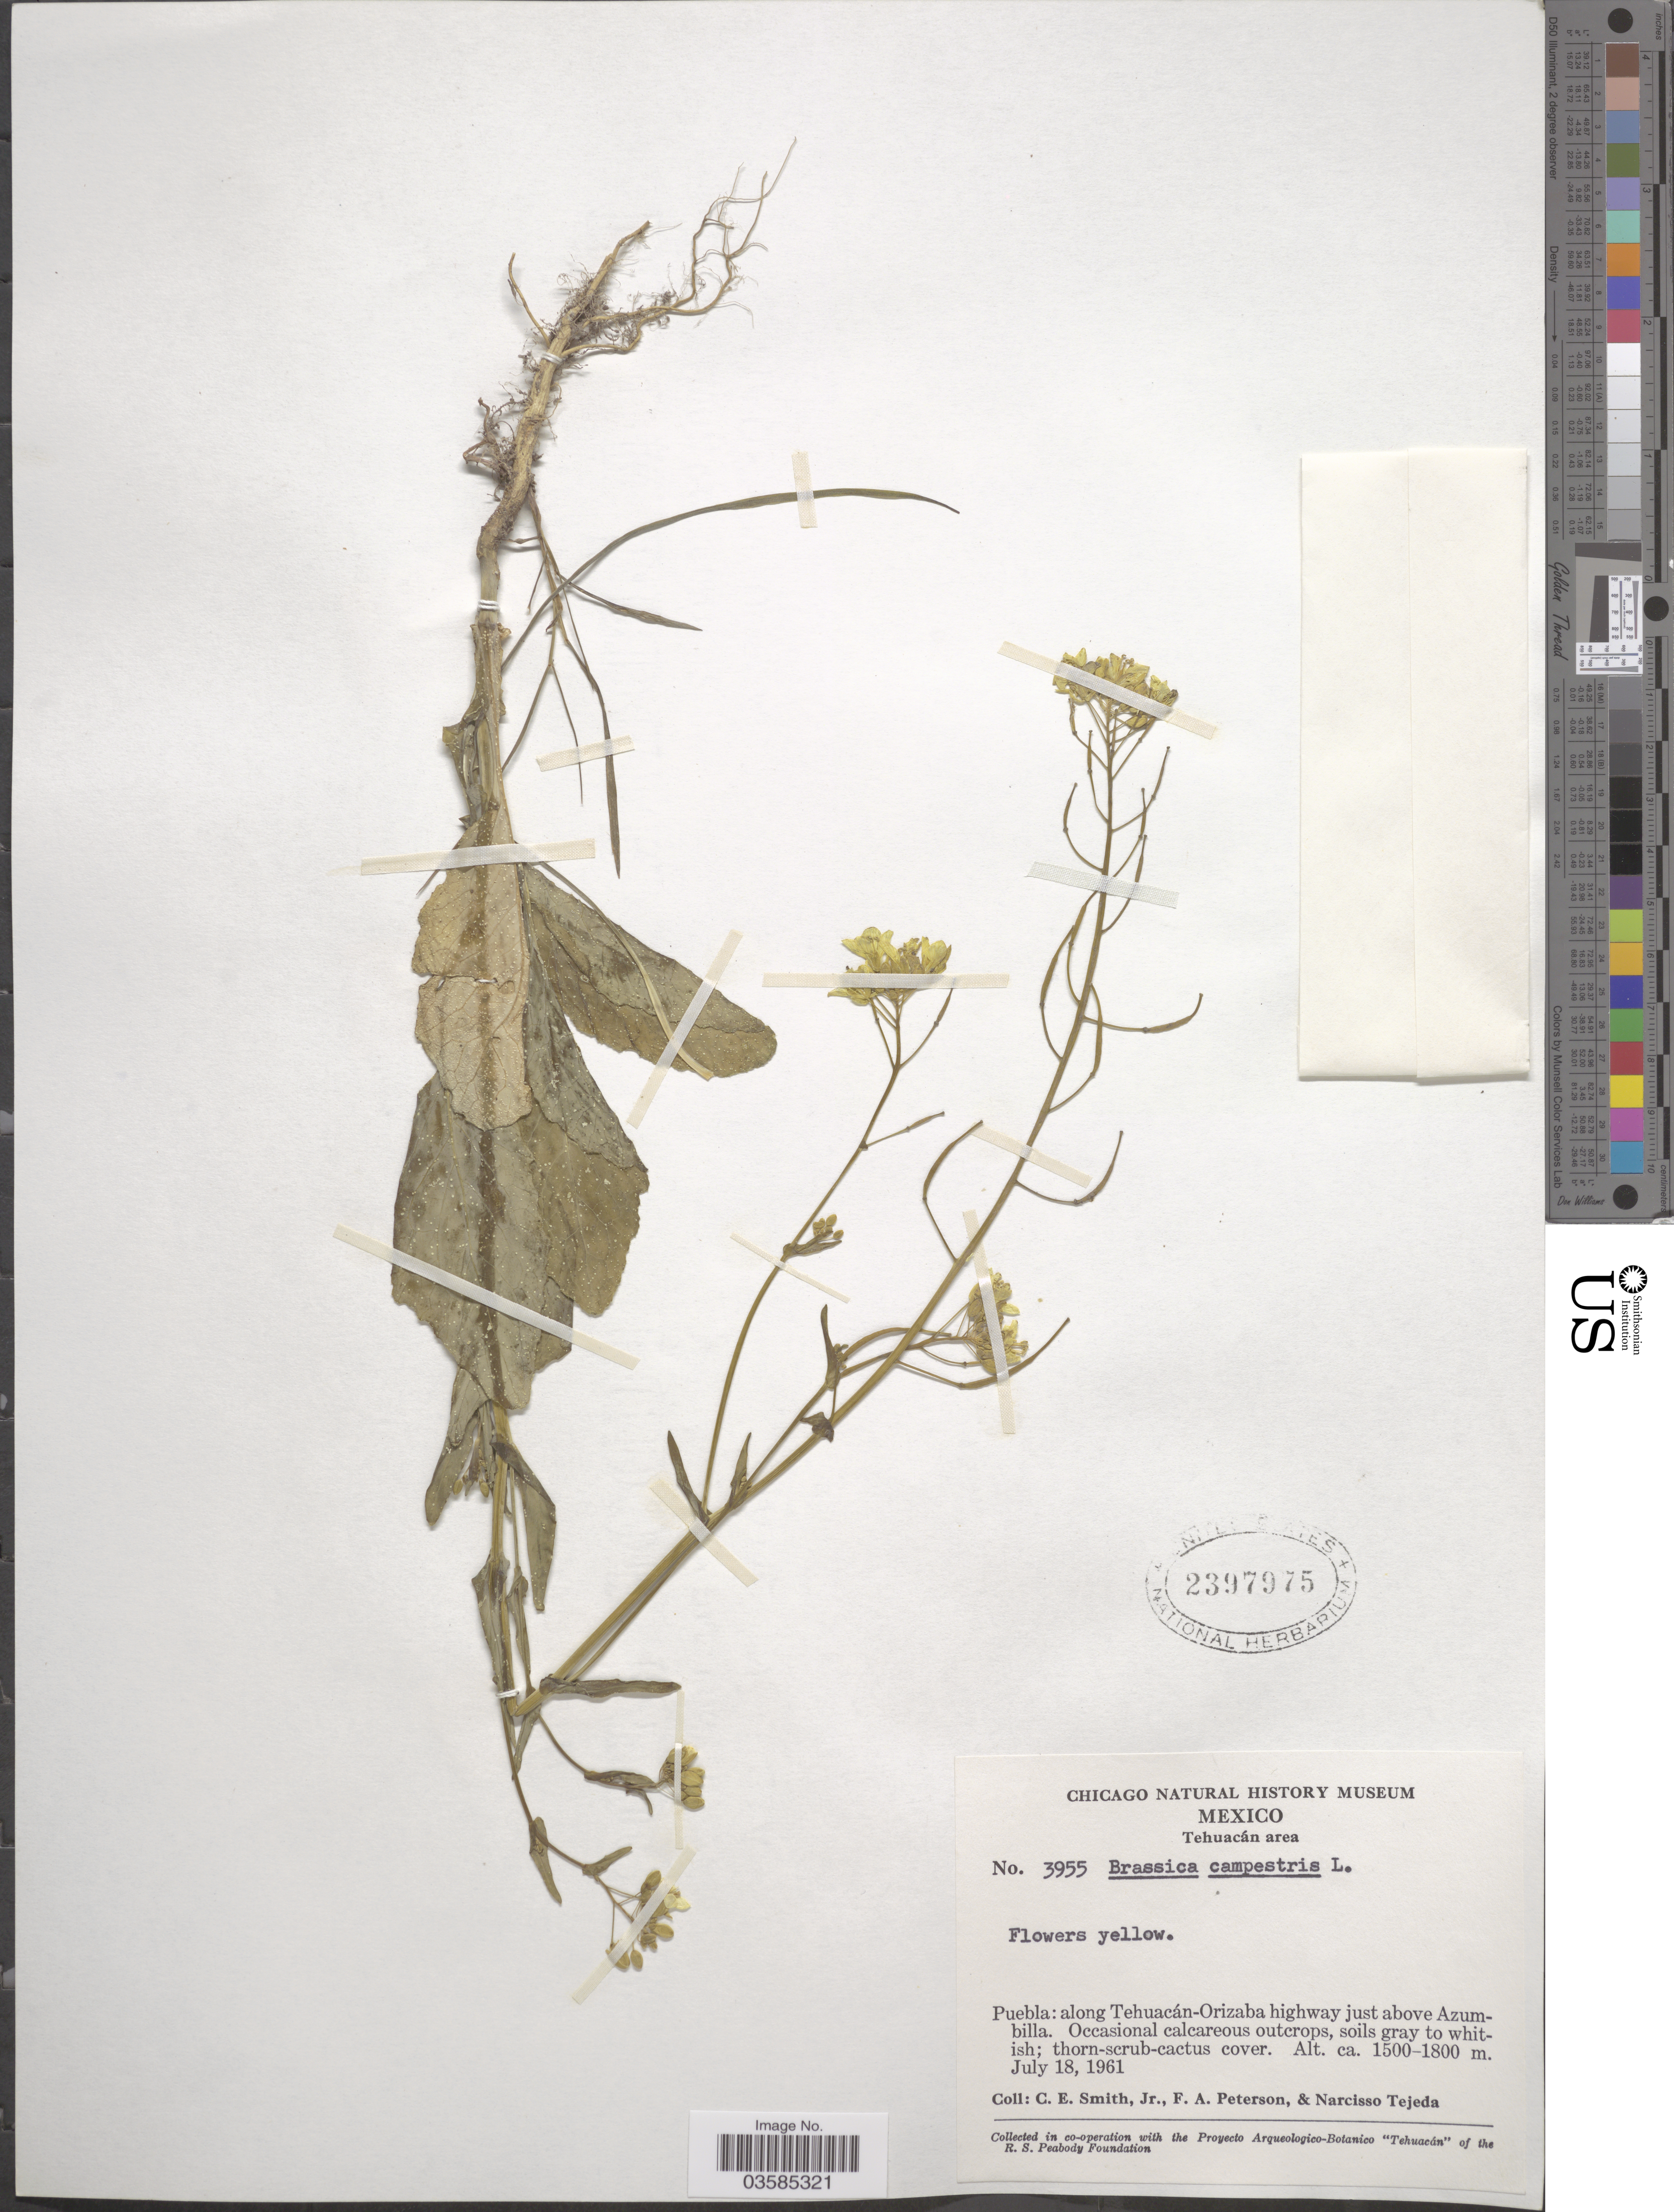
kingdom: Plantae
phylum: Tracheophyta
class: Magnoliopsida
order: Brassicales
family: Brassicaceae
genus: Brassica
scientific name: Brassica campestris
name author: L.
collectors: C. E. Smith Jr., F. A. Peterson & N. Tejeda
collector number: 3955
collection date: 1961-07-18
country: Mexico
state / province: Puebla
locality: Tehuacán area. Along Tehuacán-Orizaba highway just above Azumbilla.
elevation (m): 1500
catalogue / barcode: US 2397975